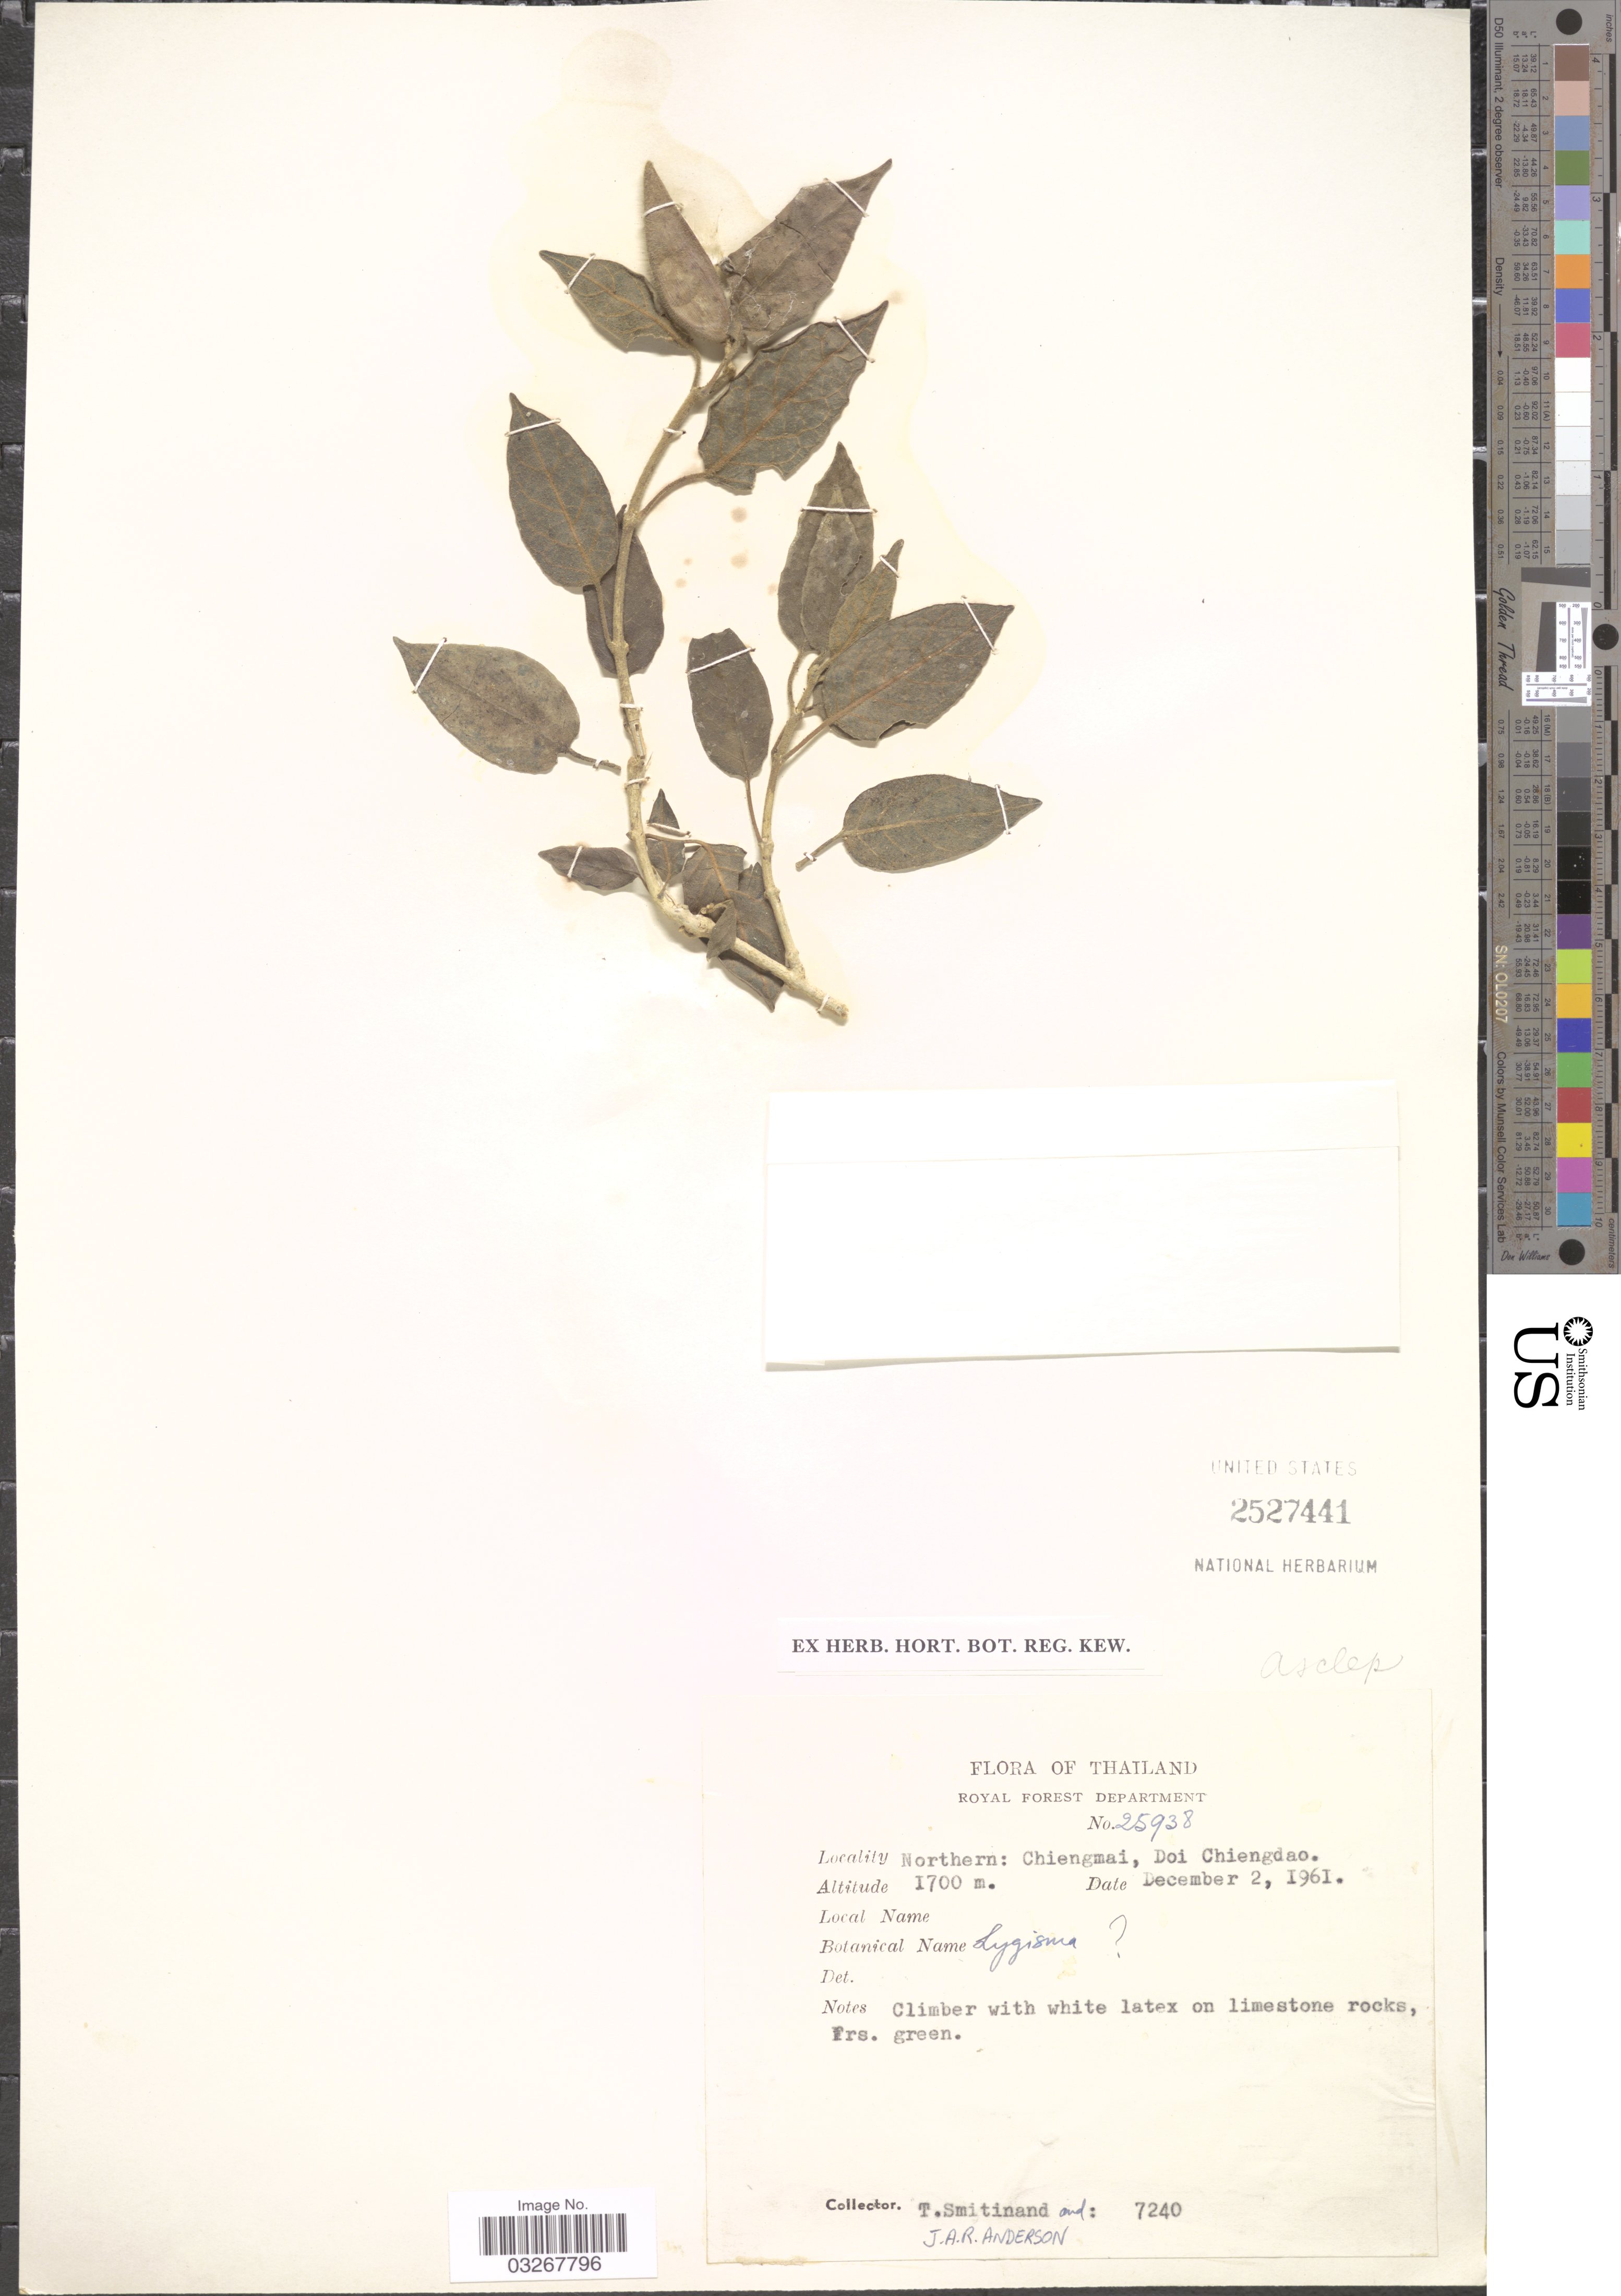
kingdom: Plantae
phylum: Tracheophyta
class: Magnoliopsida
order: Gentianales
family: Apocynaceae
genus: Lygisma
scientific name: Lygisma sp.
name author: Hook. f.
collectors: T. Smitinand & J. A. R. Anderson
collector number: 7240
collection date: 1961-12-02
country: Thailand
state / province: Chiang Mai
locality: Northern: Chiengmai, Doi Chiengdao.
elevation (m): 1700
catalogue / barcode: US 2527441